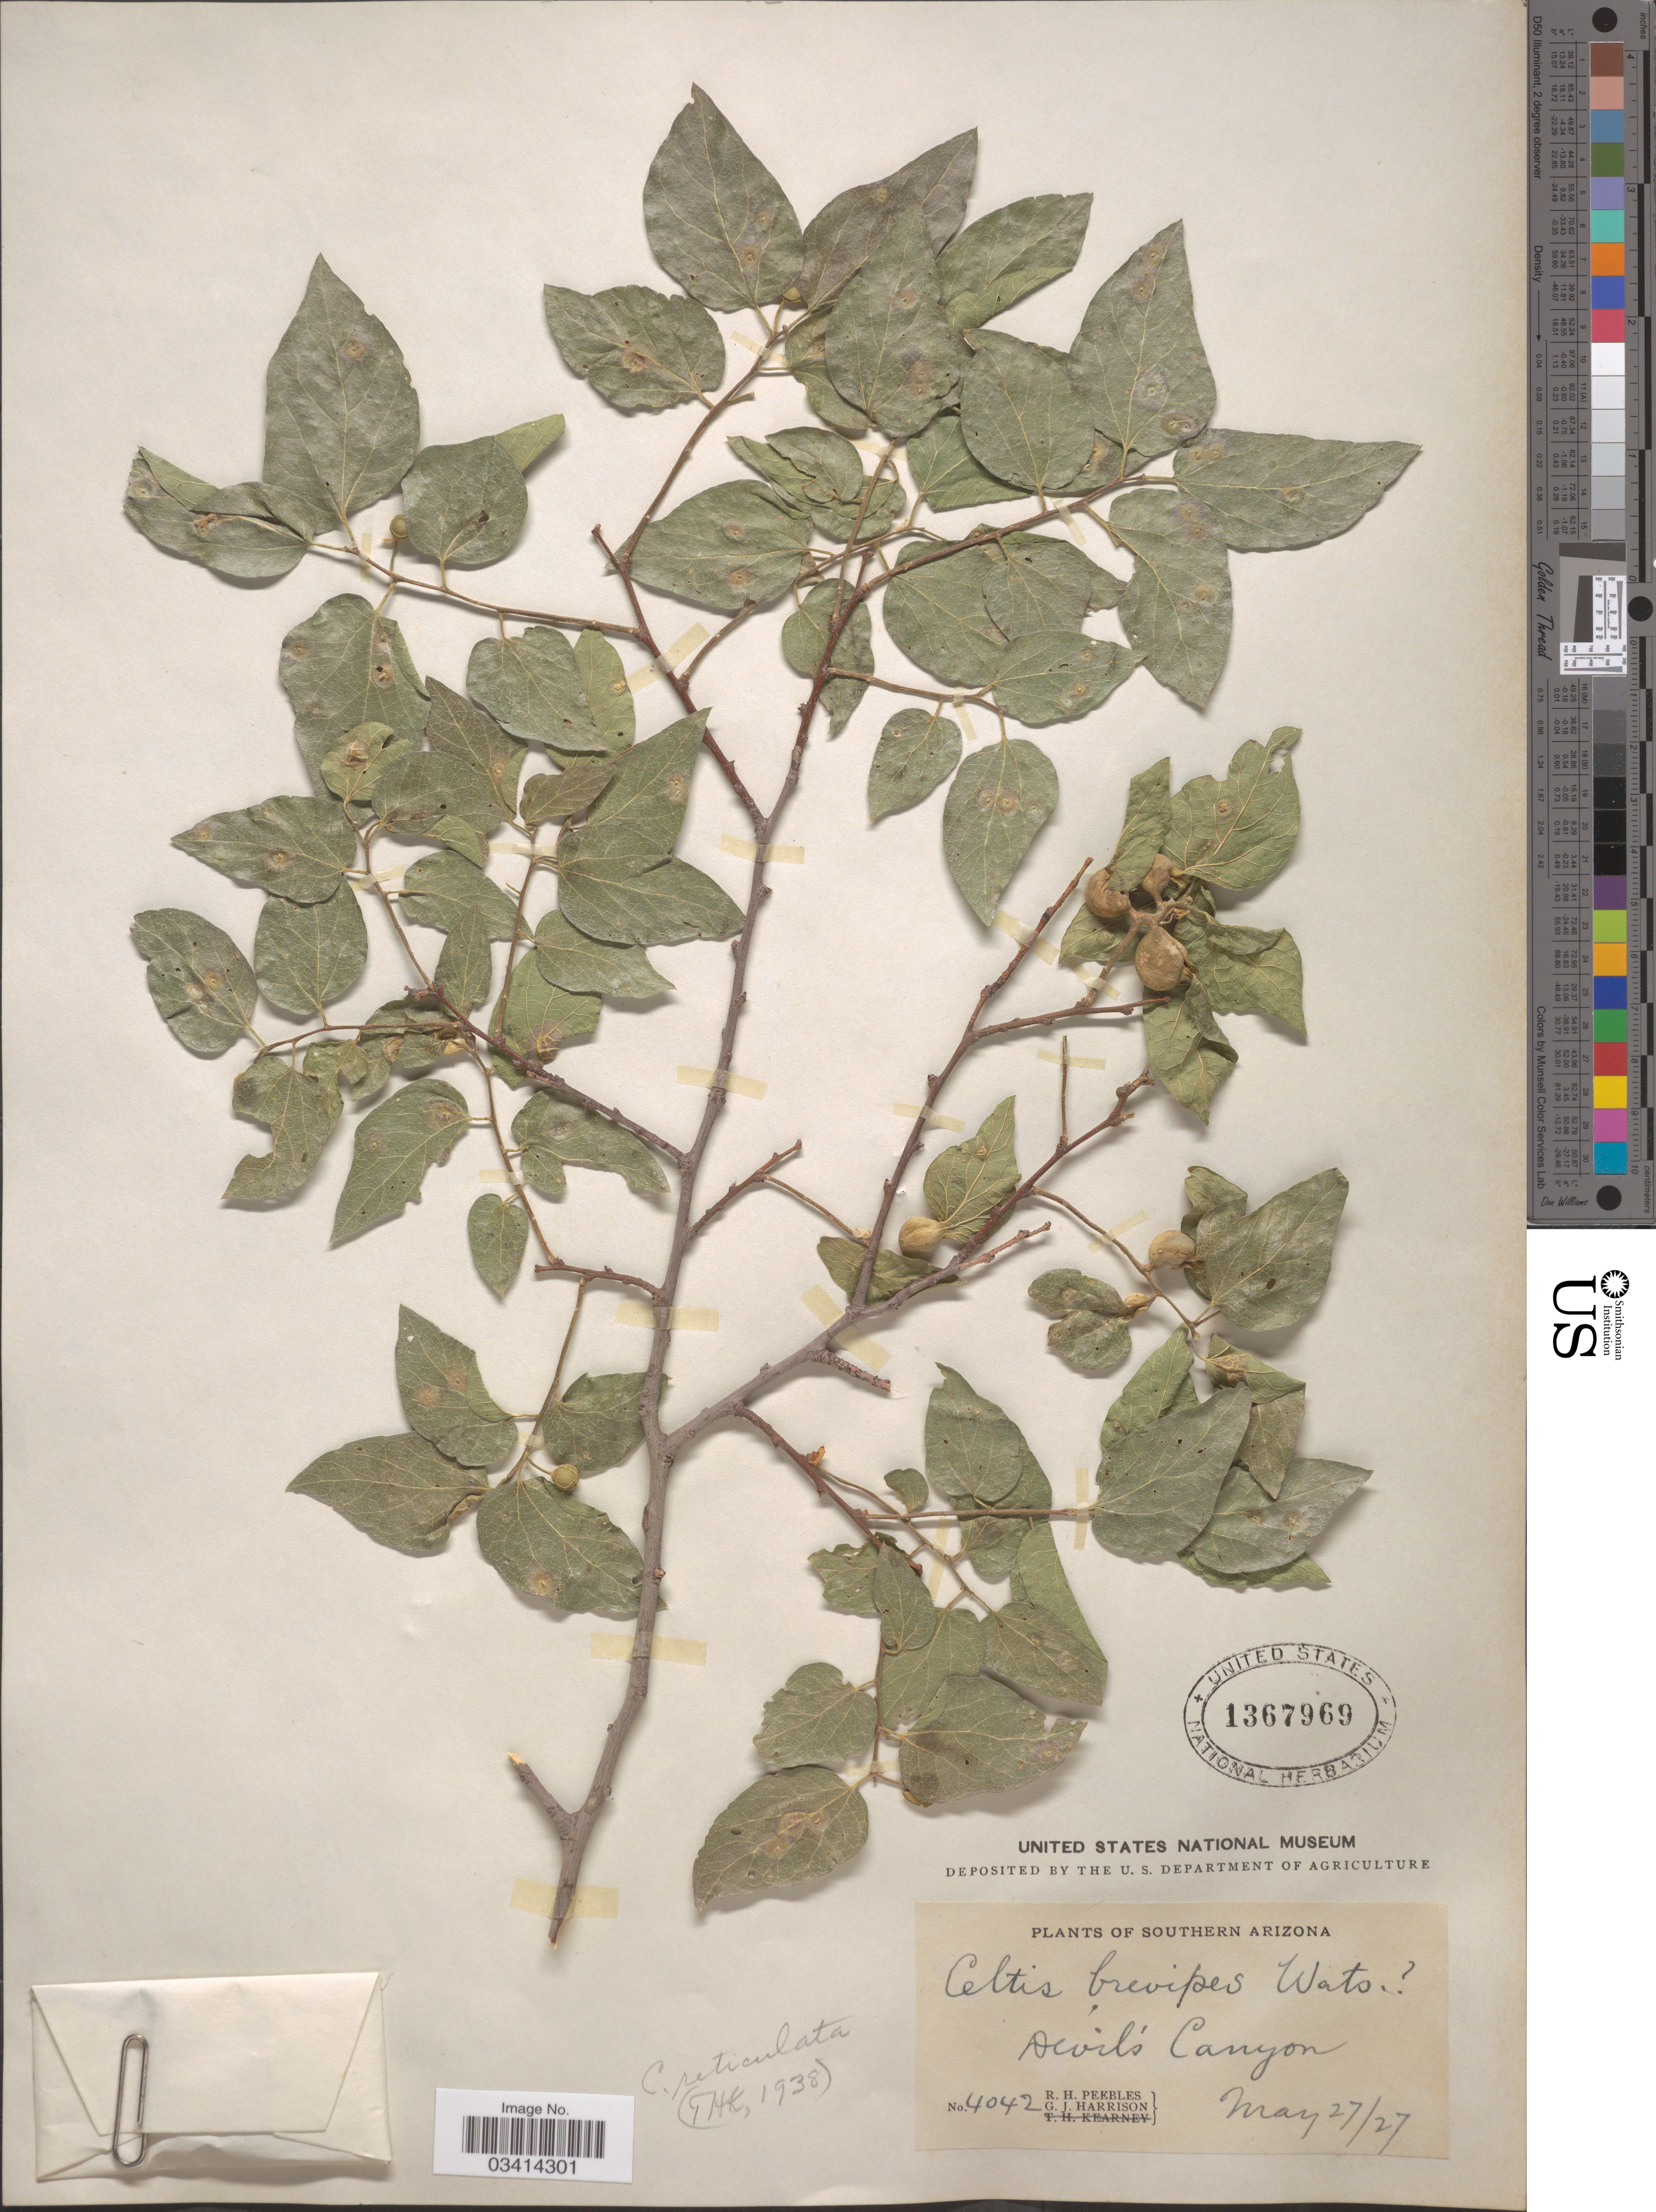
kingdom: Plantae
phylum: Tracheophyta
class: Magnoliopsida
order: Rosales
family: Cannabaceae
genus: Celtis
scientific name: Celtis reticulata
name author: Torr.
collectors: R. H. Peebles & G. J. Harrison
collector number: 4042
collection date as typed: Transcribed d/m/y: 27/5/27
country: United States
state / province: Arizona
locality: Southern Arizona. Devil's Canyon.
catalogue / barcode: US 1367969